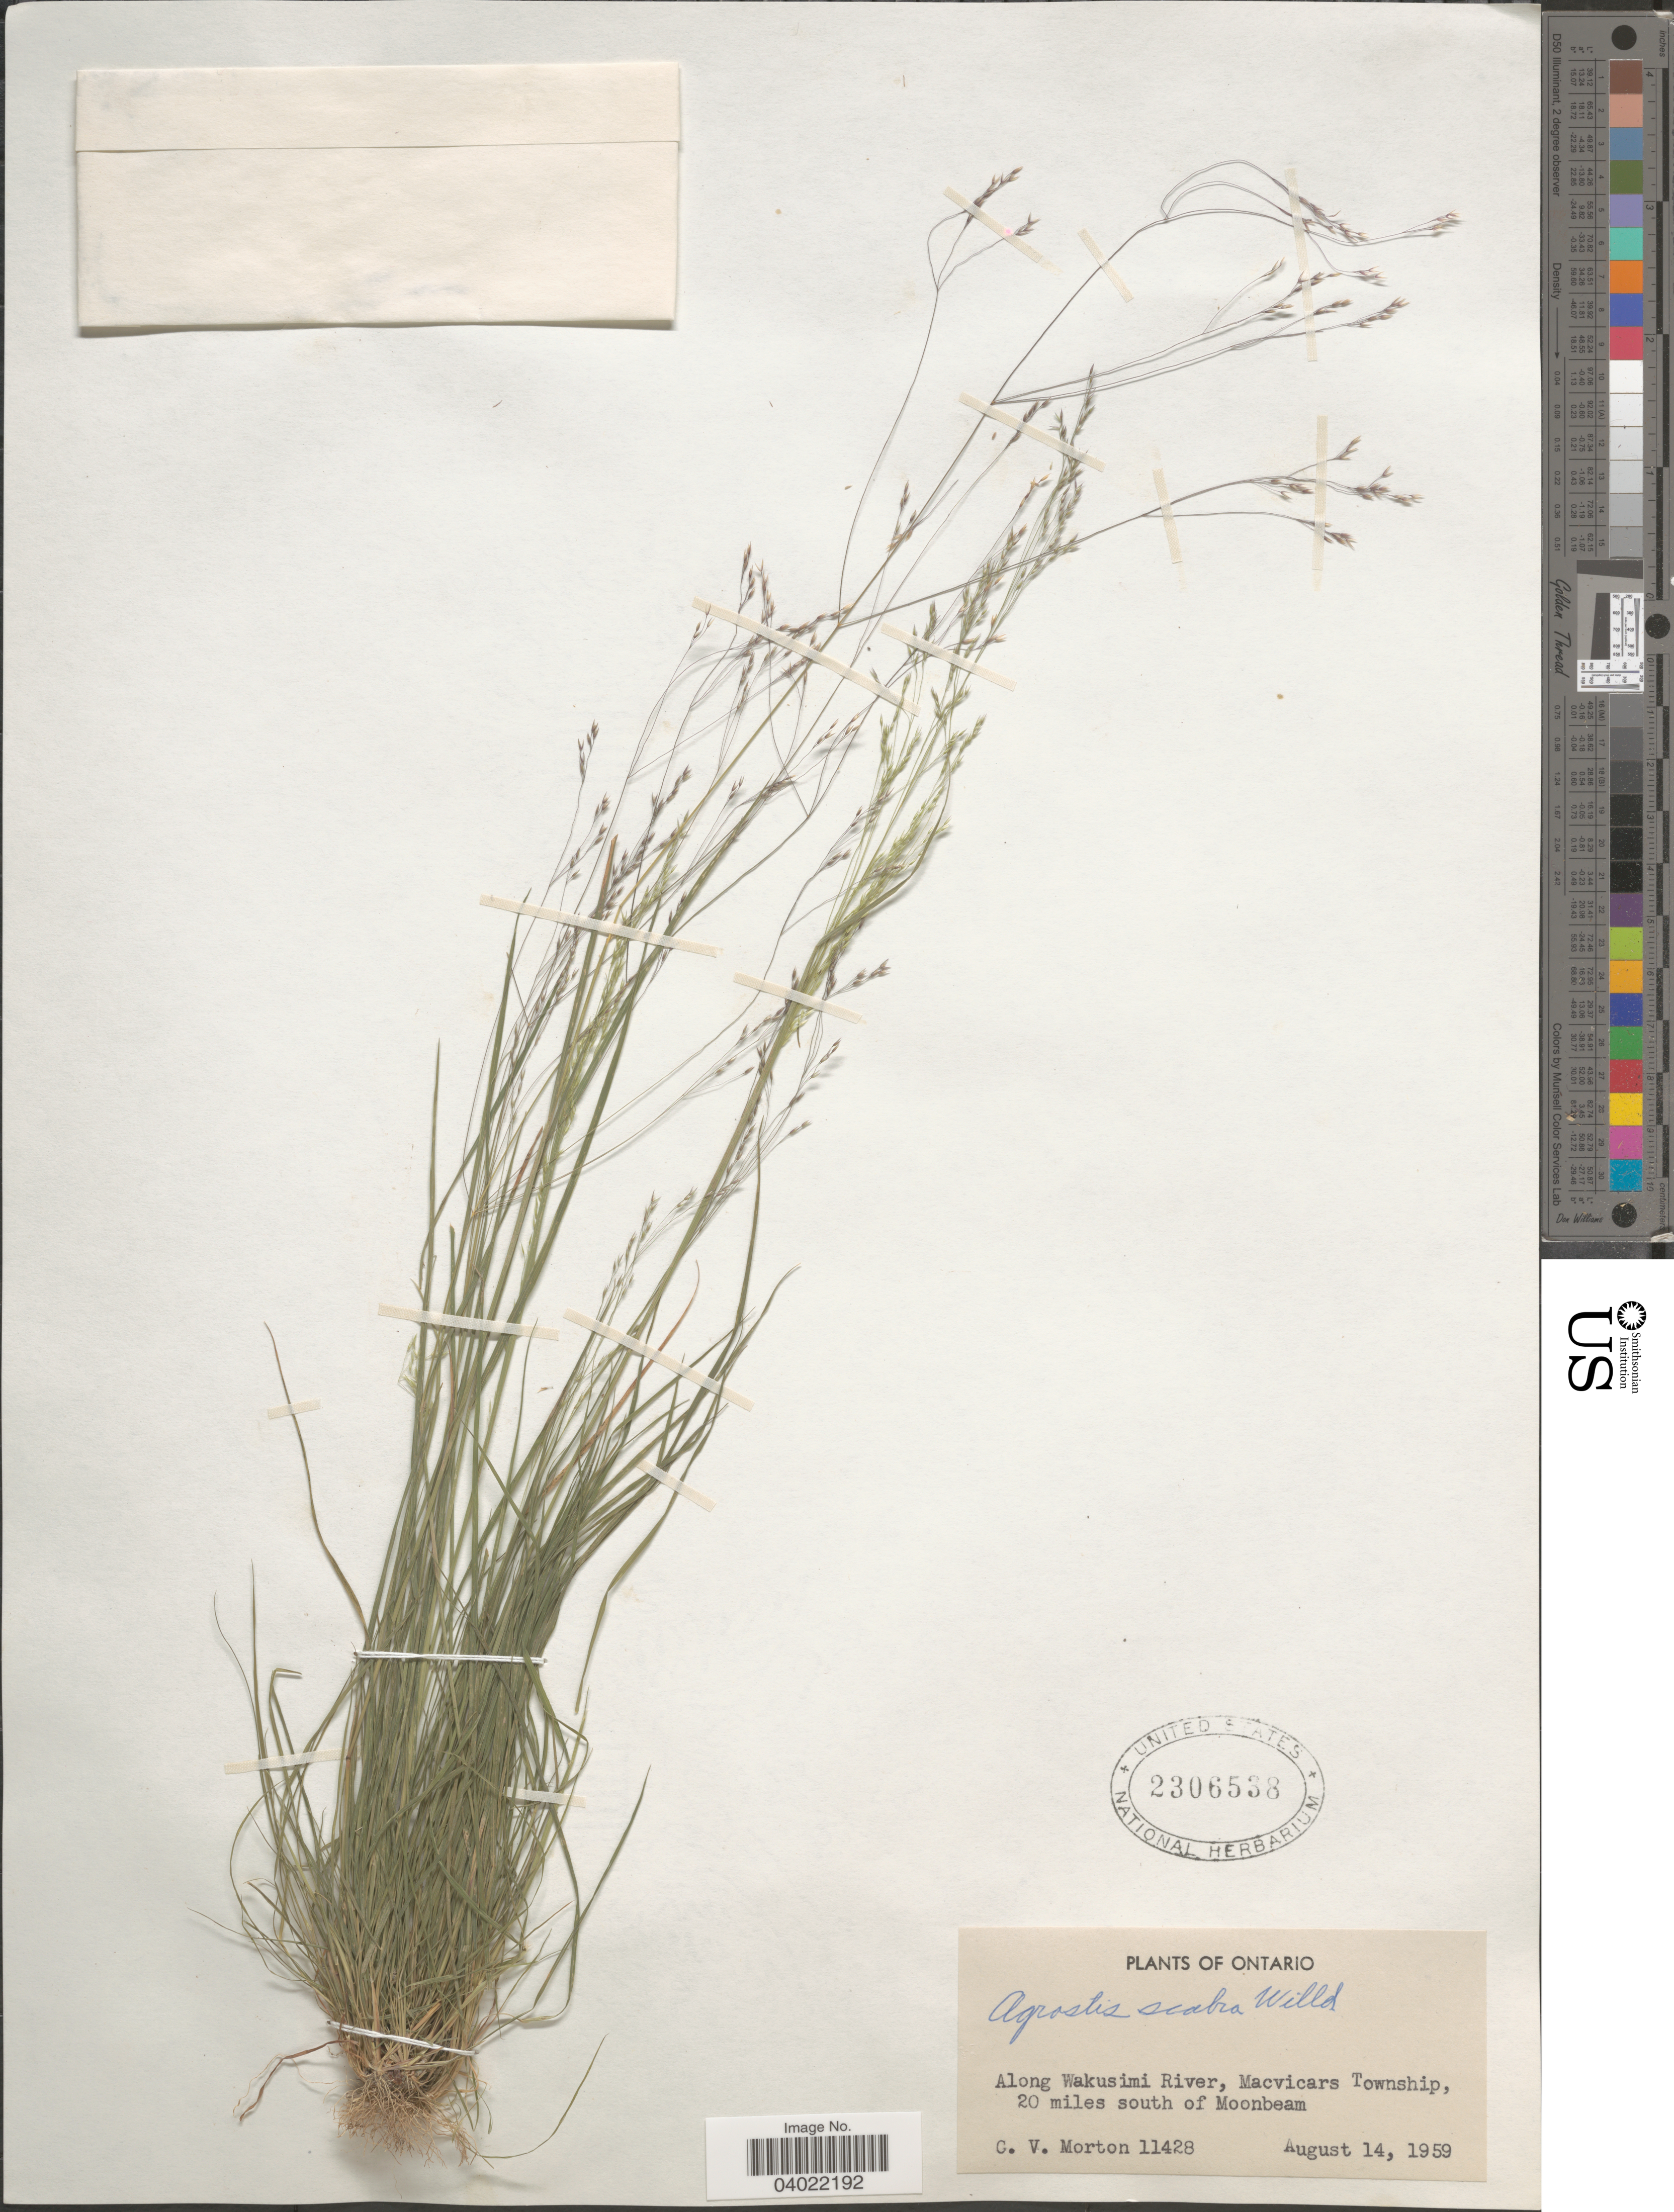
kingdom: Plantae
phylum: Tracheophyta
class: Liliopsida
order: Poales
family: Poaceae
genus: Agrostis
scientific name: Agrostis scabra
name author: Willd.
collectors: C. V. Morton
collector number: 11428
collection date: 1959-08-14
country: Canada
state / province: Ontario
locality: Along Wakusimi River, Macvicars Township, 20 miles south of Moonbeam.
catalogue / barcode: US 2306538